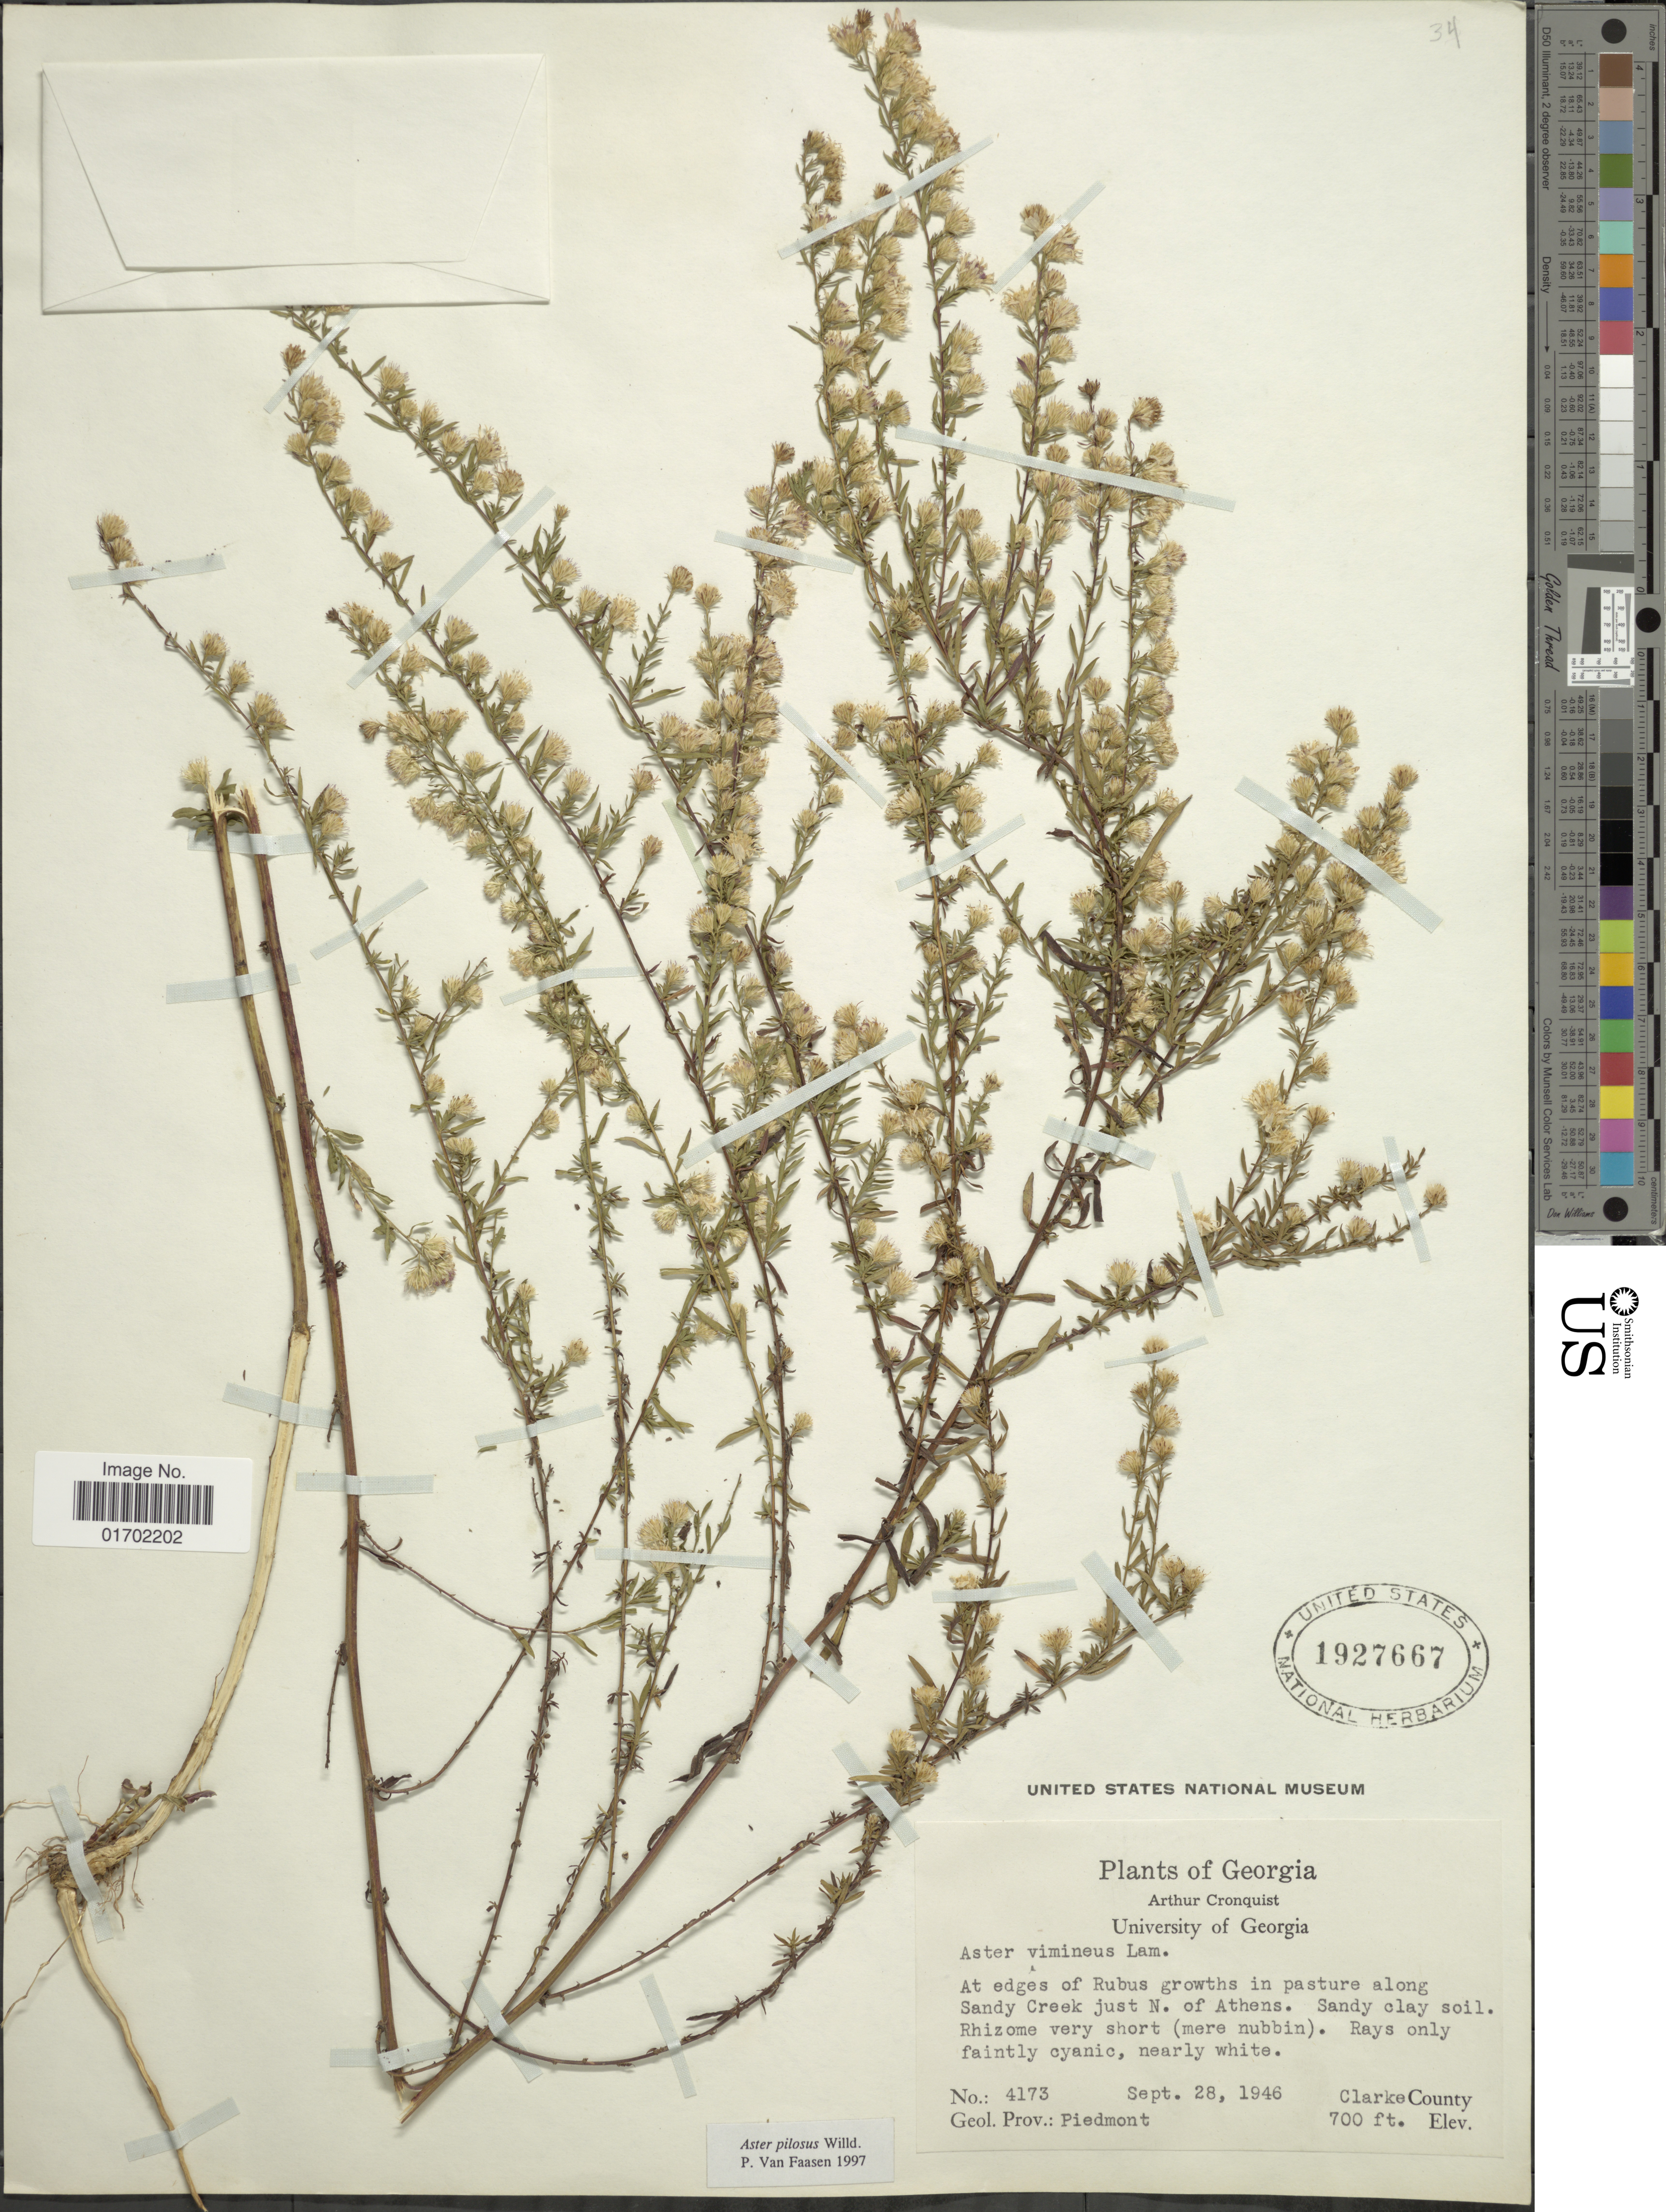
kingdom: Plantae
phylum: Tracheophyta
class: Magnoliopsida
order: Asterales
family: Asteraceae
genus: Symphyotrichum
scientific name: Symphyotrichum pilosum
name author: (Willd.) G.L. Nesom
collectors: A. J. Cronquist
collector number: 473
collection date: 1946-09-28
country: United States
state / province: Georgia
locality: Along Sandy Creek just N. of Athens, Clarke County, Piedmont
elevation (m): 213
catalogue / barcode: US 1927667